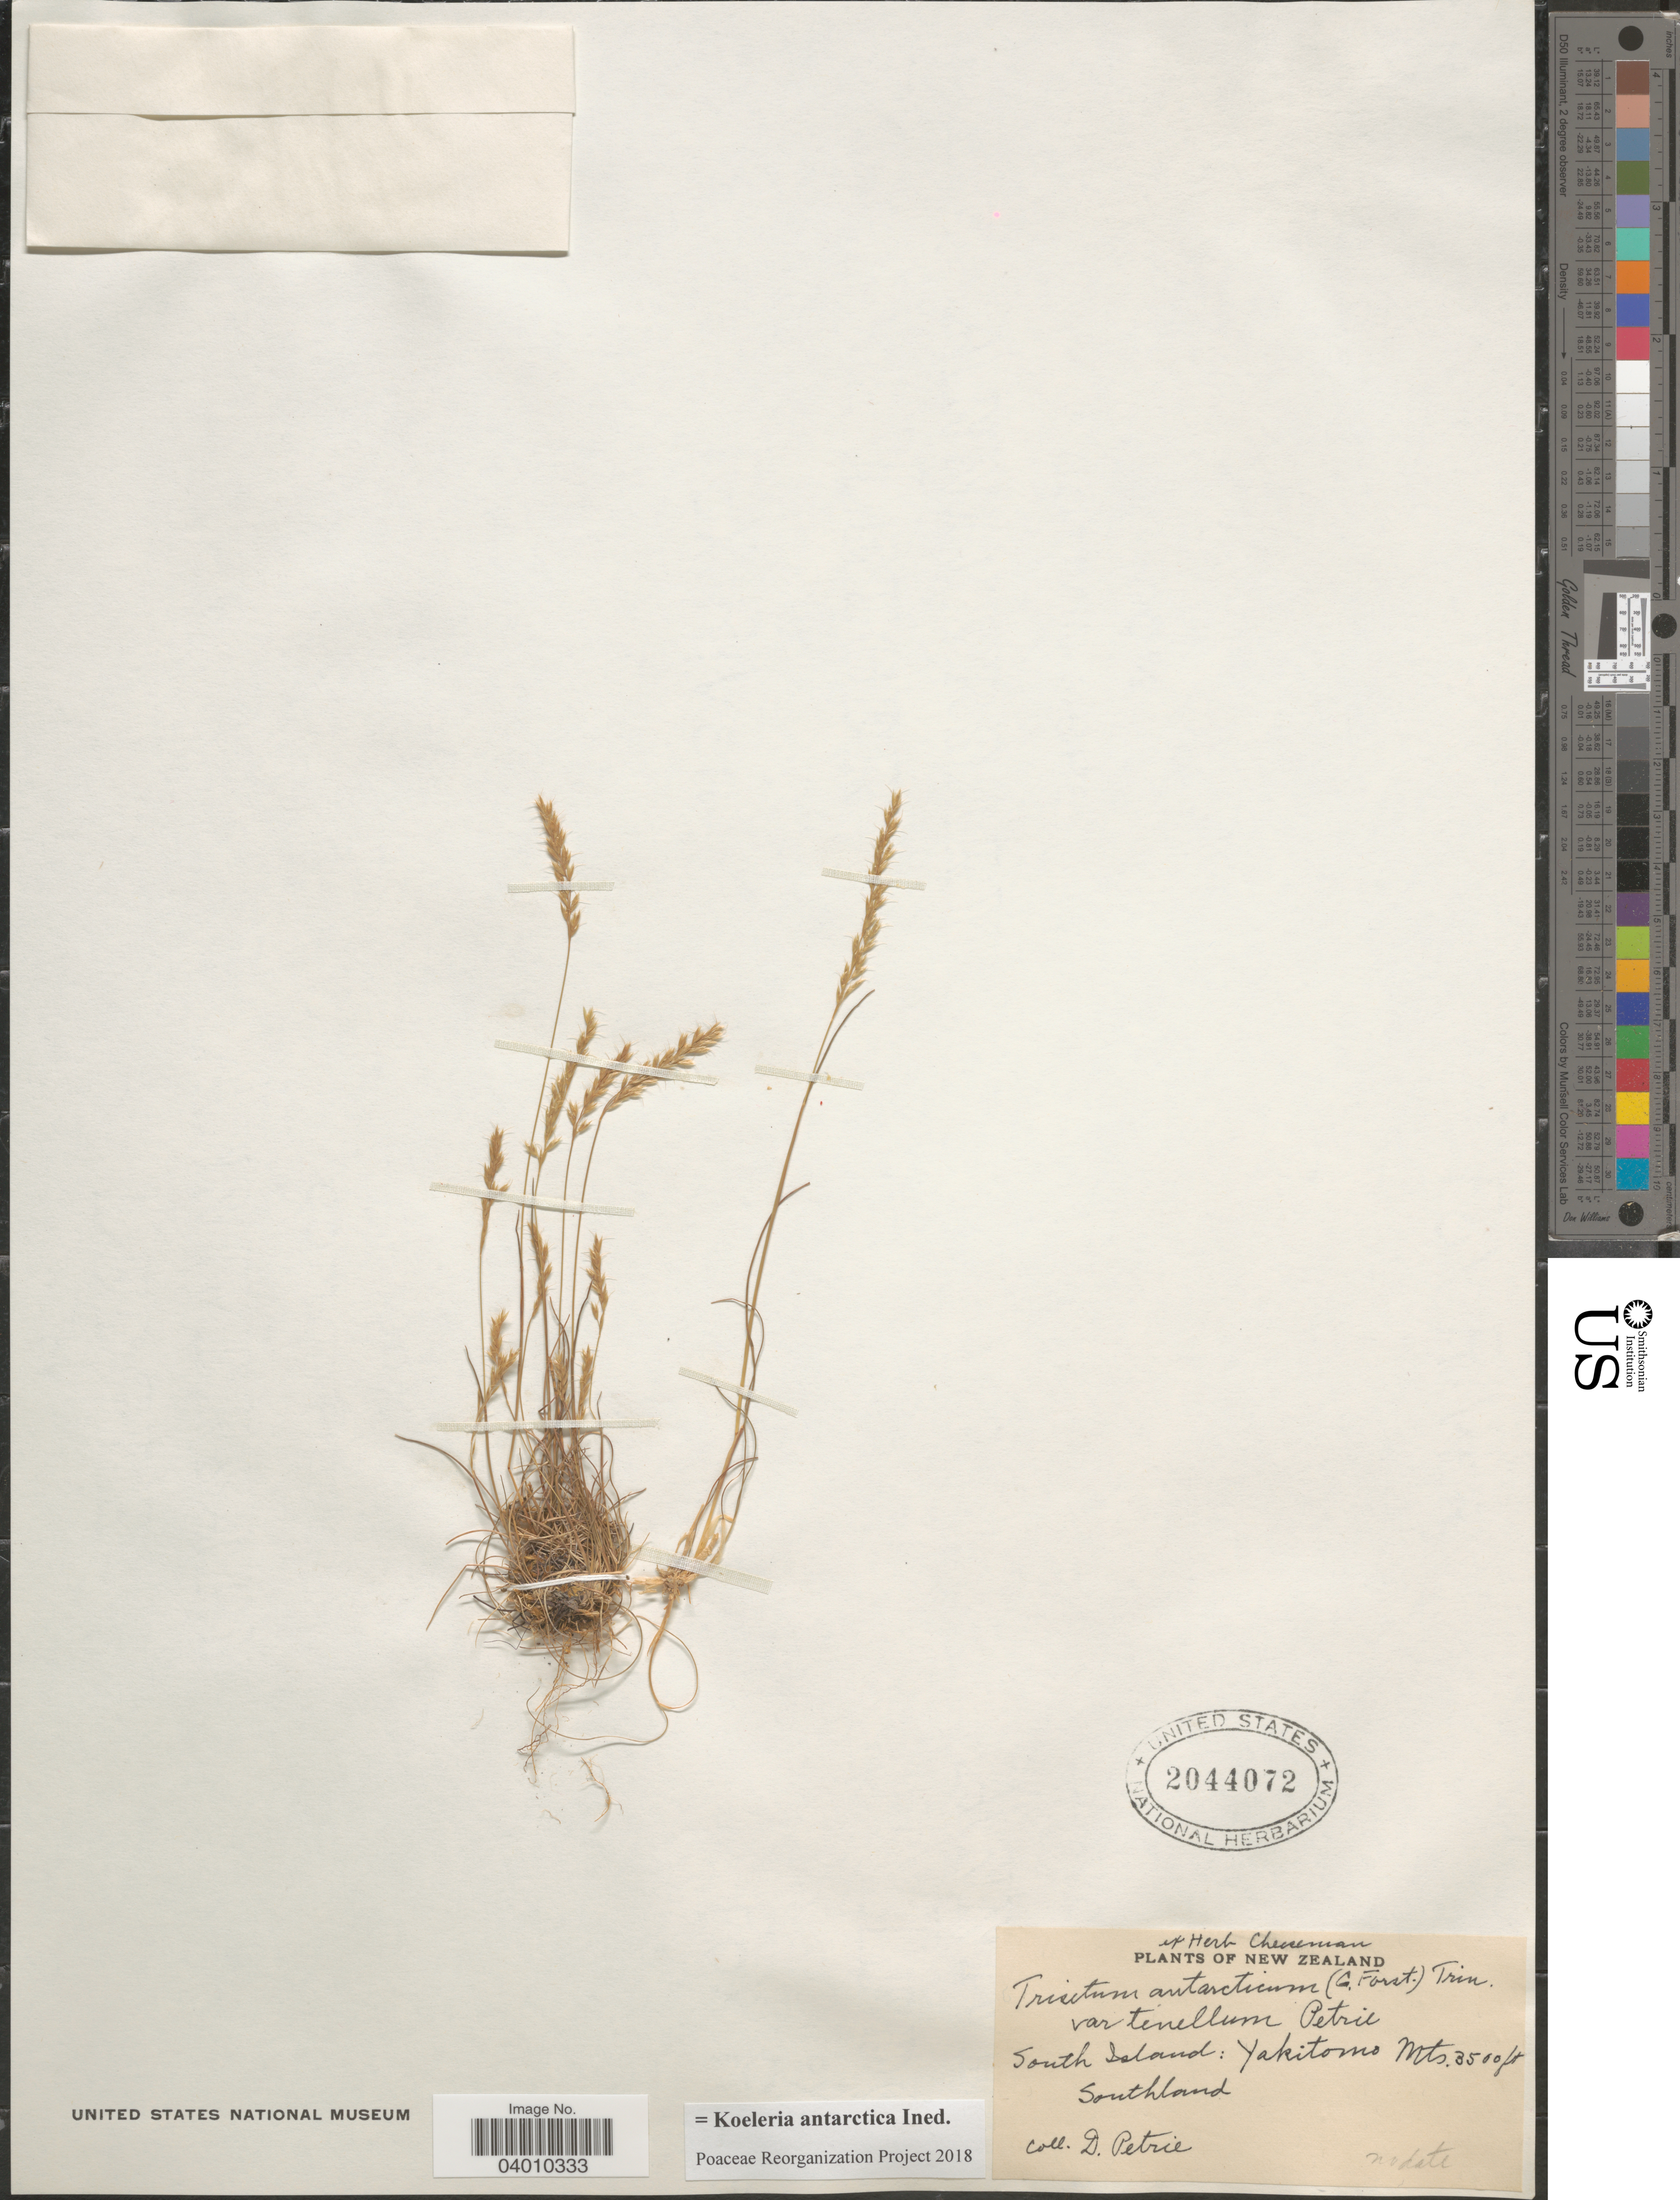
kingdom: Plantae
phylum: Tracheophyta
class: Liliopsida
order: Poales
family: Poaceae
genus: Koeleria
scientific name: Koeleria antarctica ined.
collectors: D. Petrie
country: New Zealand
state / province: Southland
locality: South Island: Yakitomo Mts.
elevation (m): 1067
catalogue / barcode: US 2044072